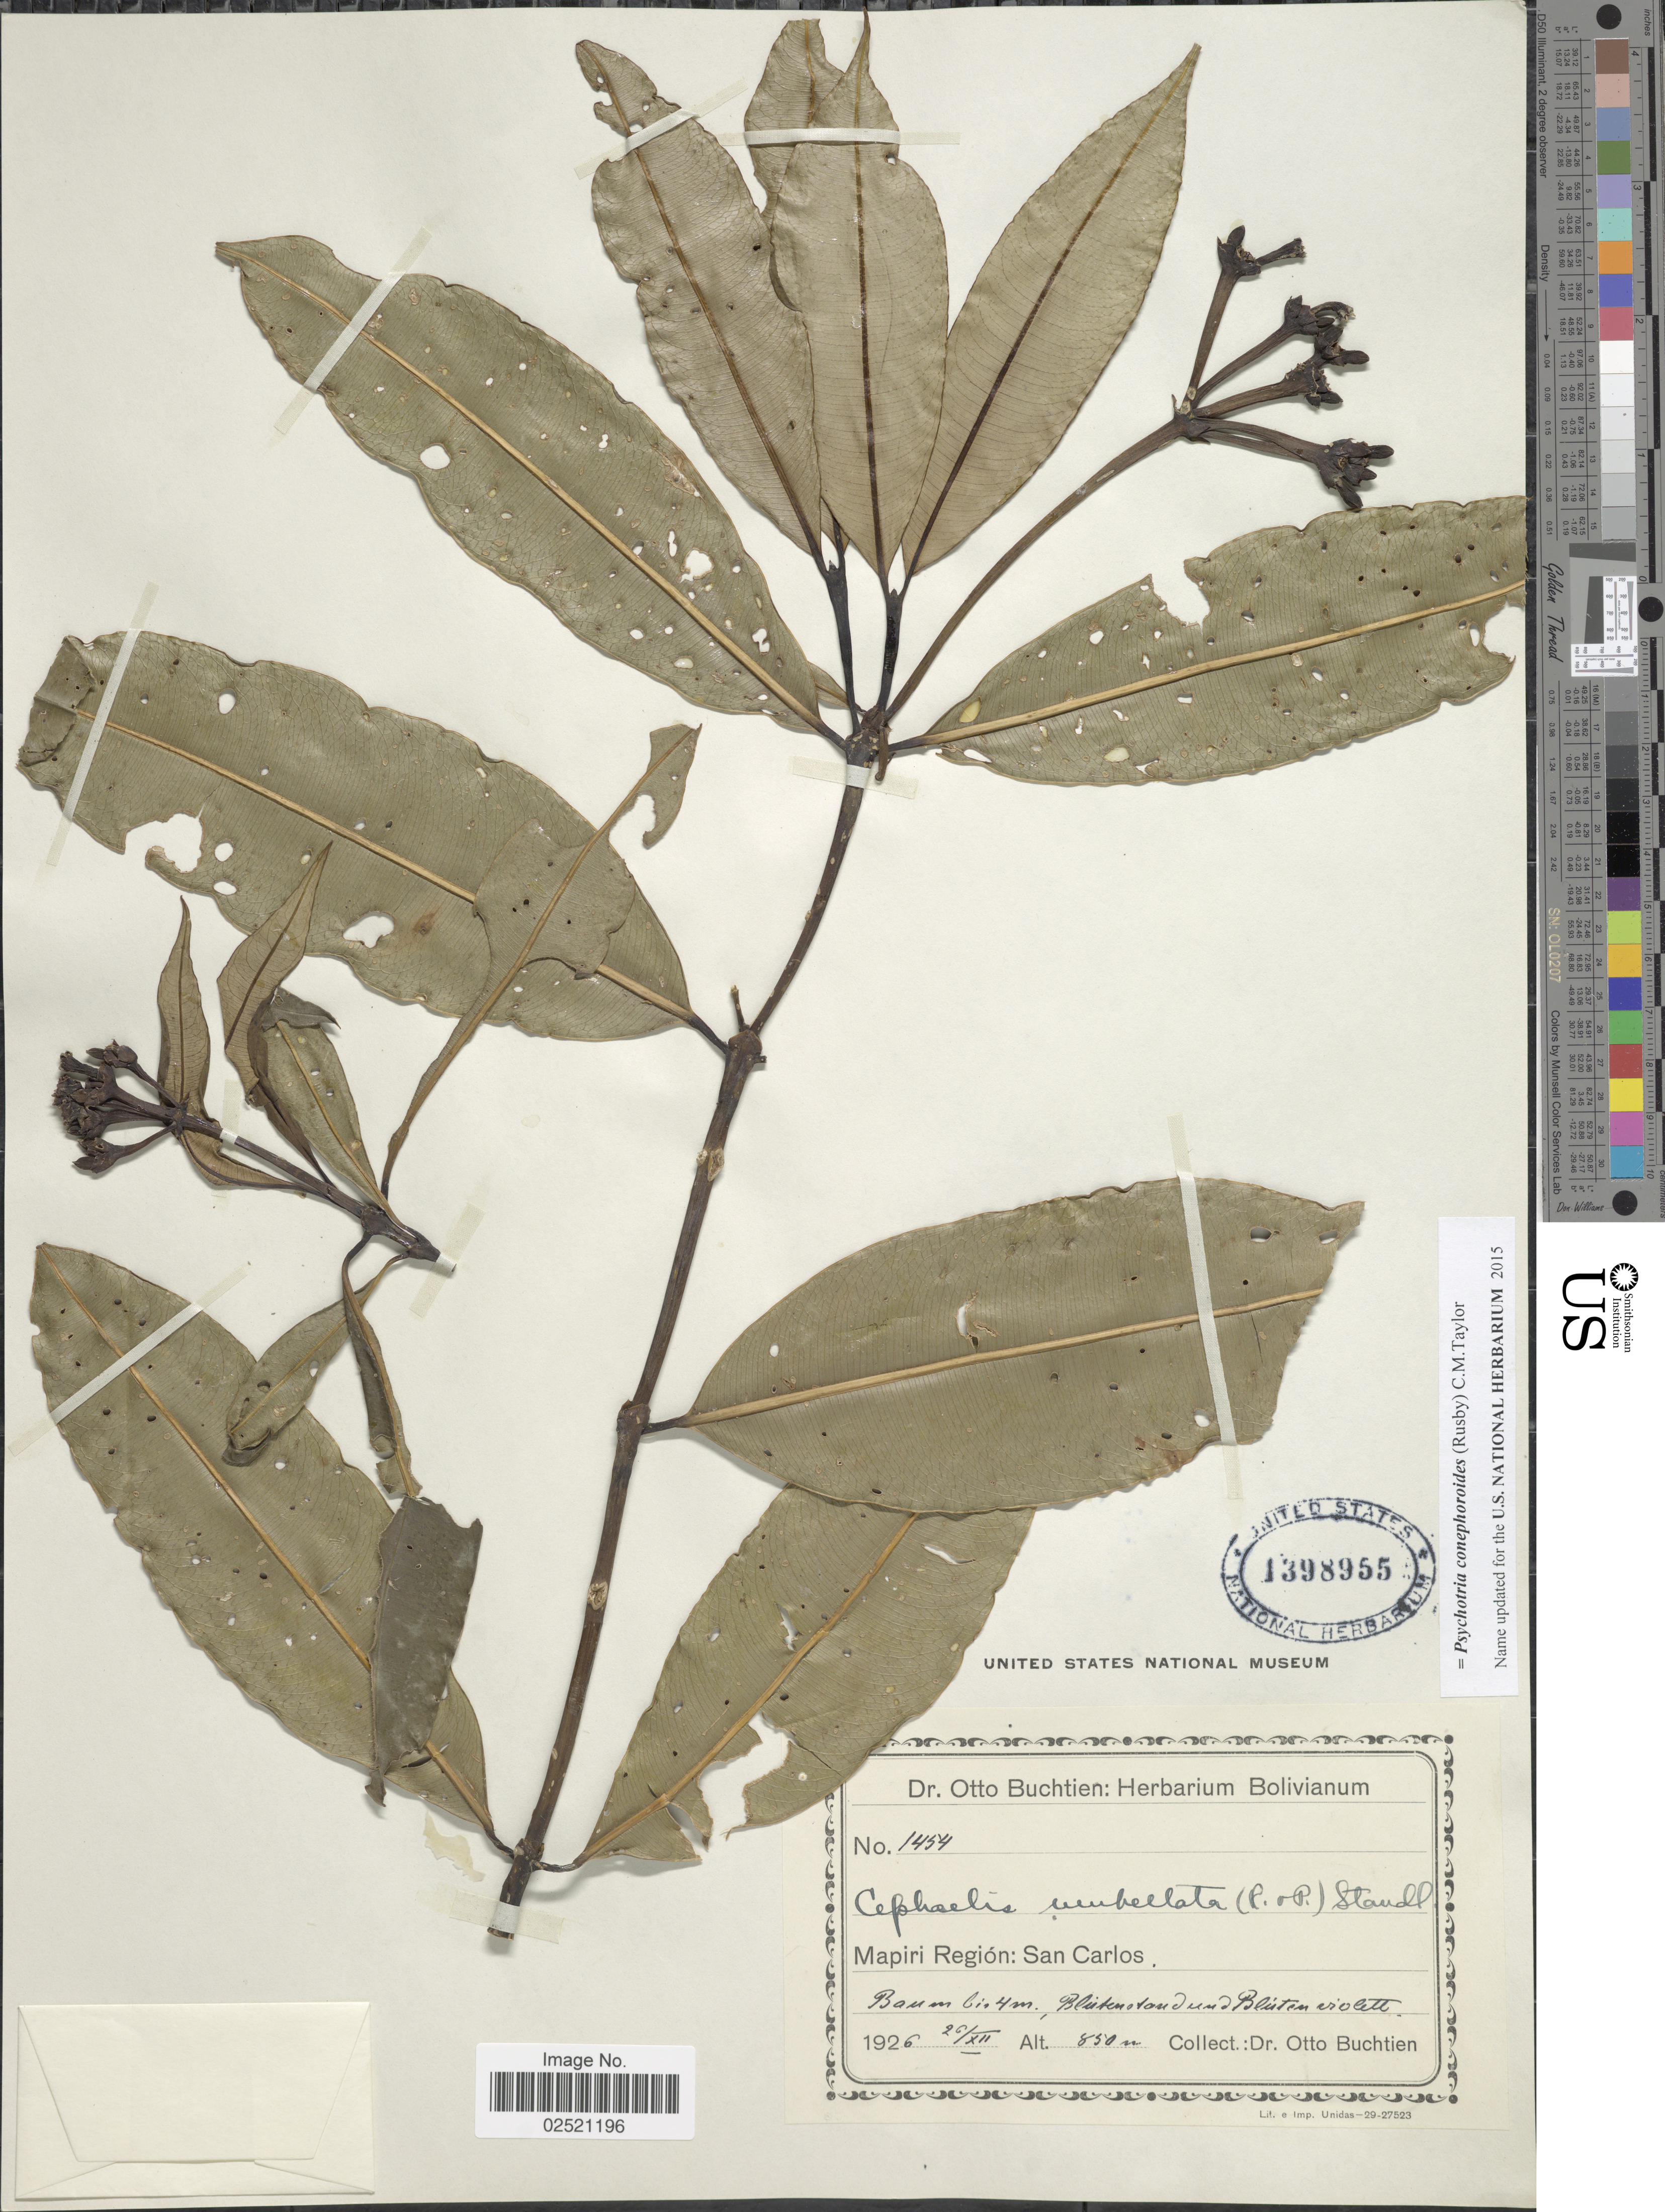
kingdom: Plantae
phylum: Tracheophyta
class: Magnoliopsida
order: Gentianales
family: Rubiaceae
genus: Psychotria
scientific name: Psychotria conephoroides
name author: (Rusby) C.M. Taylor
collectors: O. Buchtien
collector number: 1454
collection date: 1926-12-26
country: Bolivia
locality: Mapiri Region: San Carlos.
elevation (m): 850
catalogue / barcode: US 1398955